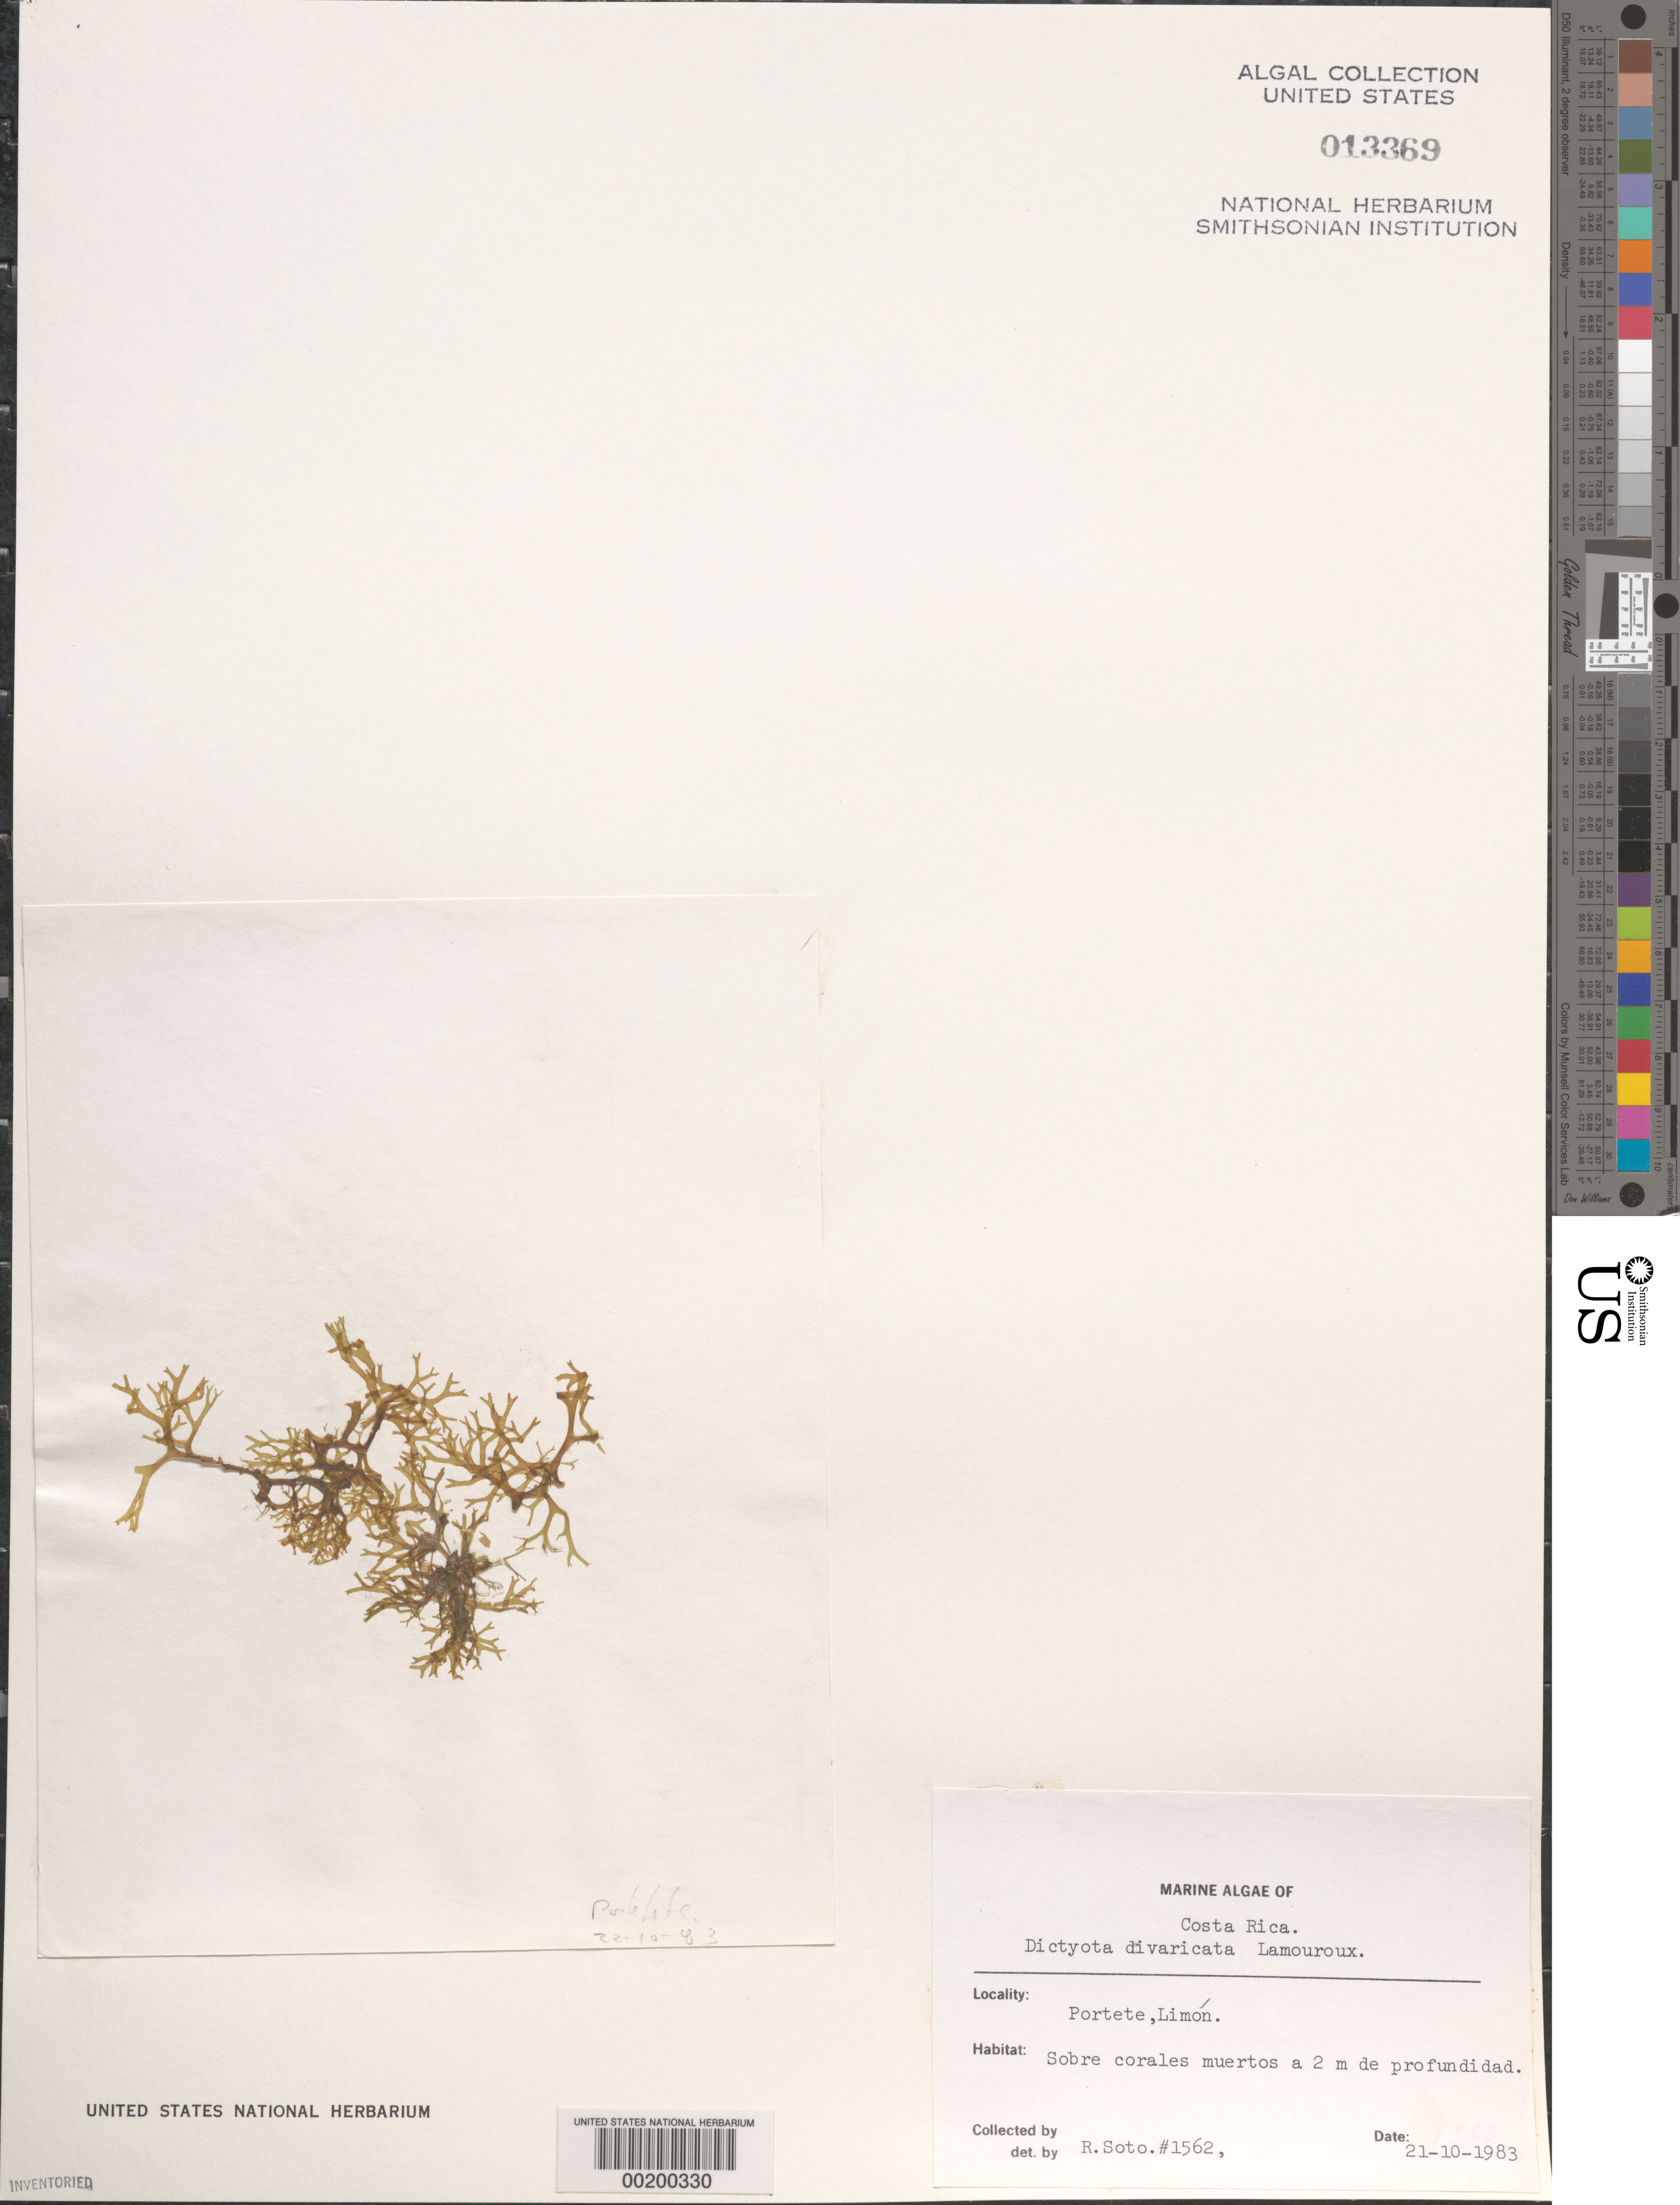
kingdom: Chromista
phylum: Ochrophyta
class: Phaeophyceae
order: Dictyotales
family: Dictyotaceae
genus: Dictyota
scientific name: Dictyota divaricata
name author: J.V.Lamouroux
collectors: R. Soto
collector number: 1562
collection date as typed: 21 Oct 1983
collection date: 1983-10-21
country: Costa Rica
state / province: Limón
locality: Portete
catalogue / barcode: US 13369